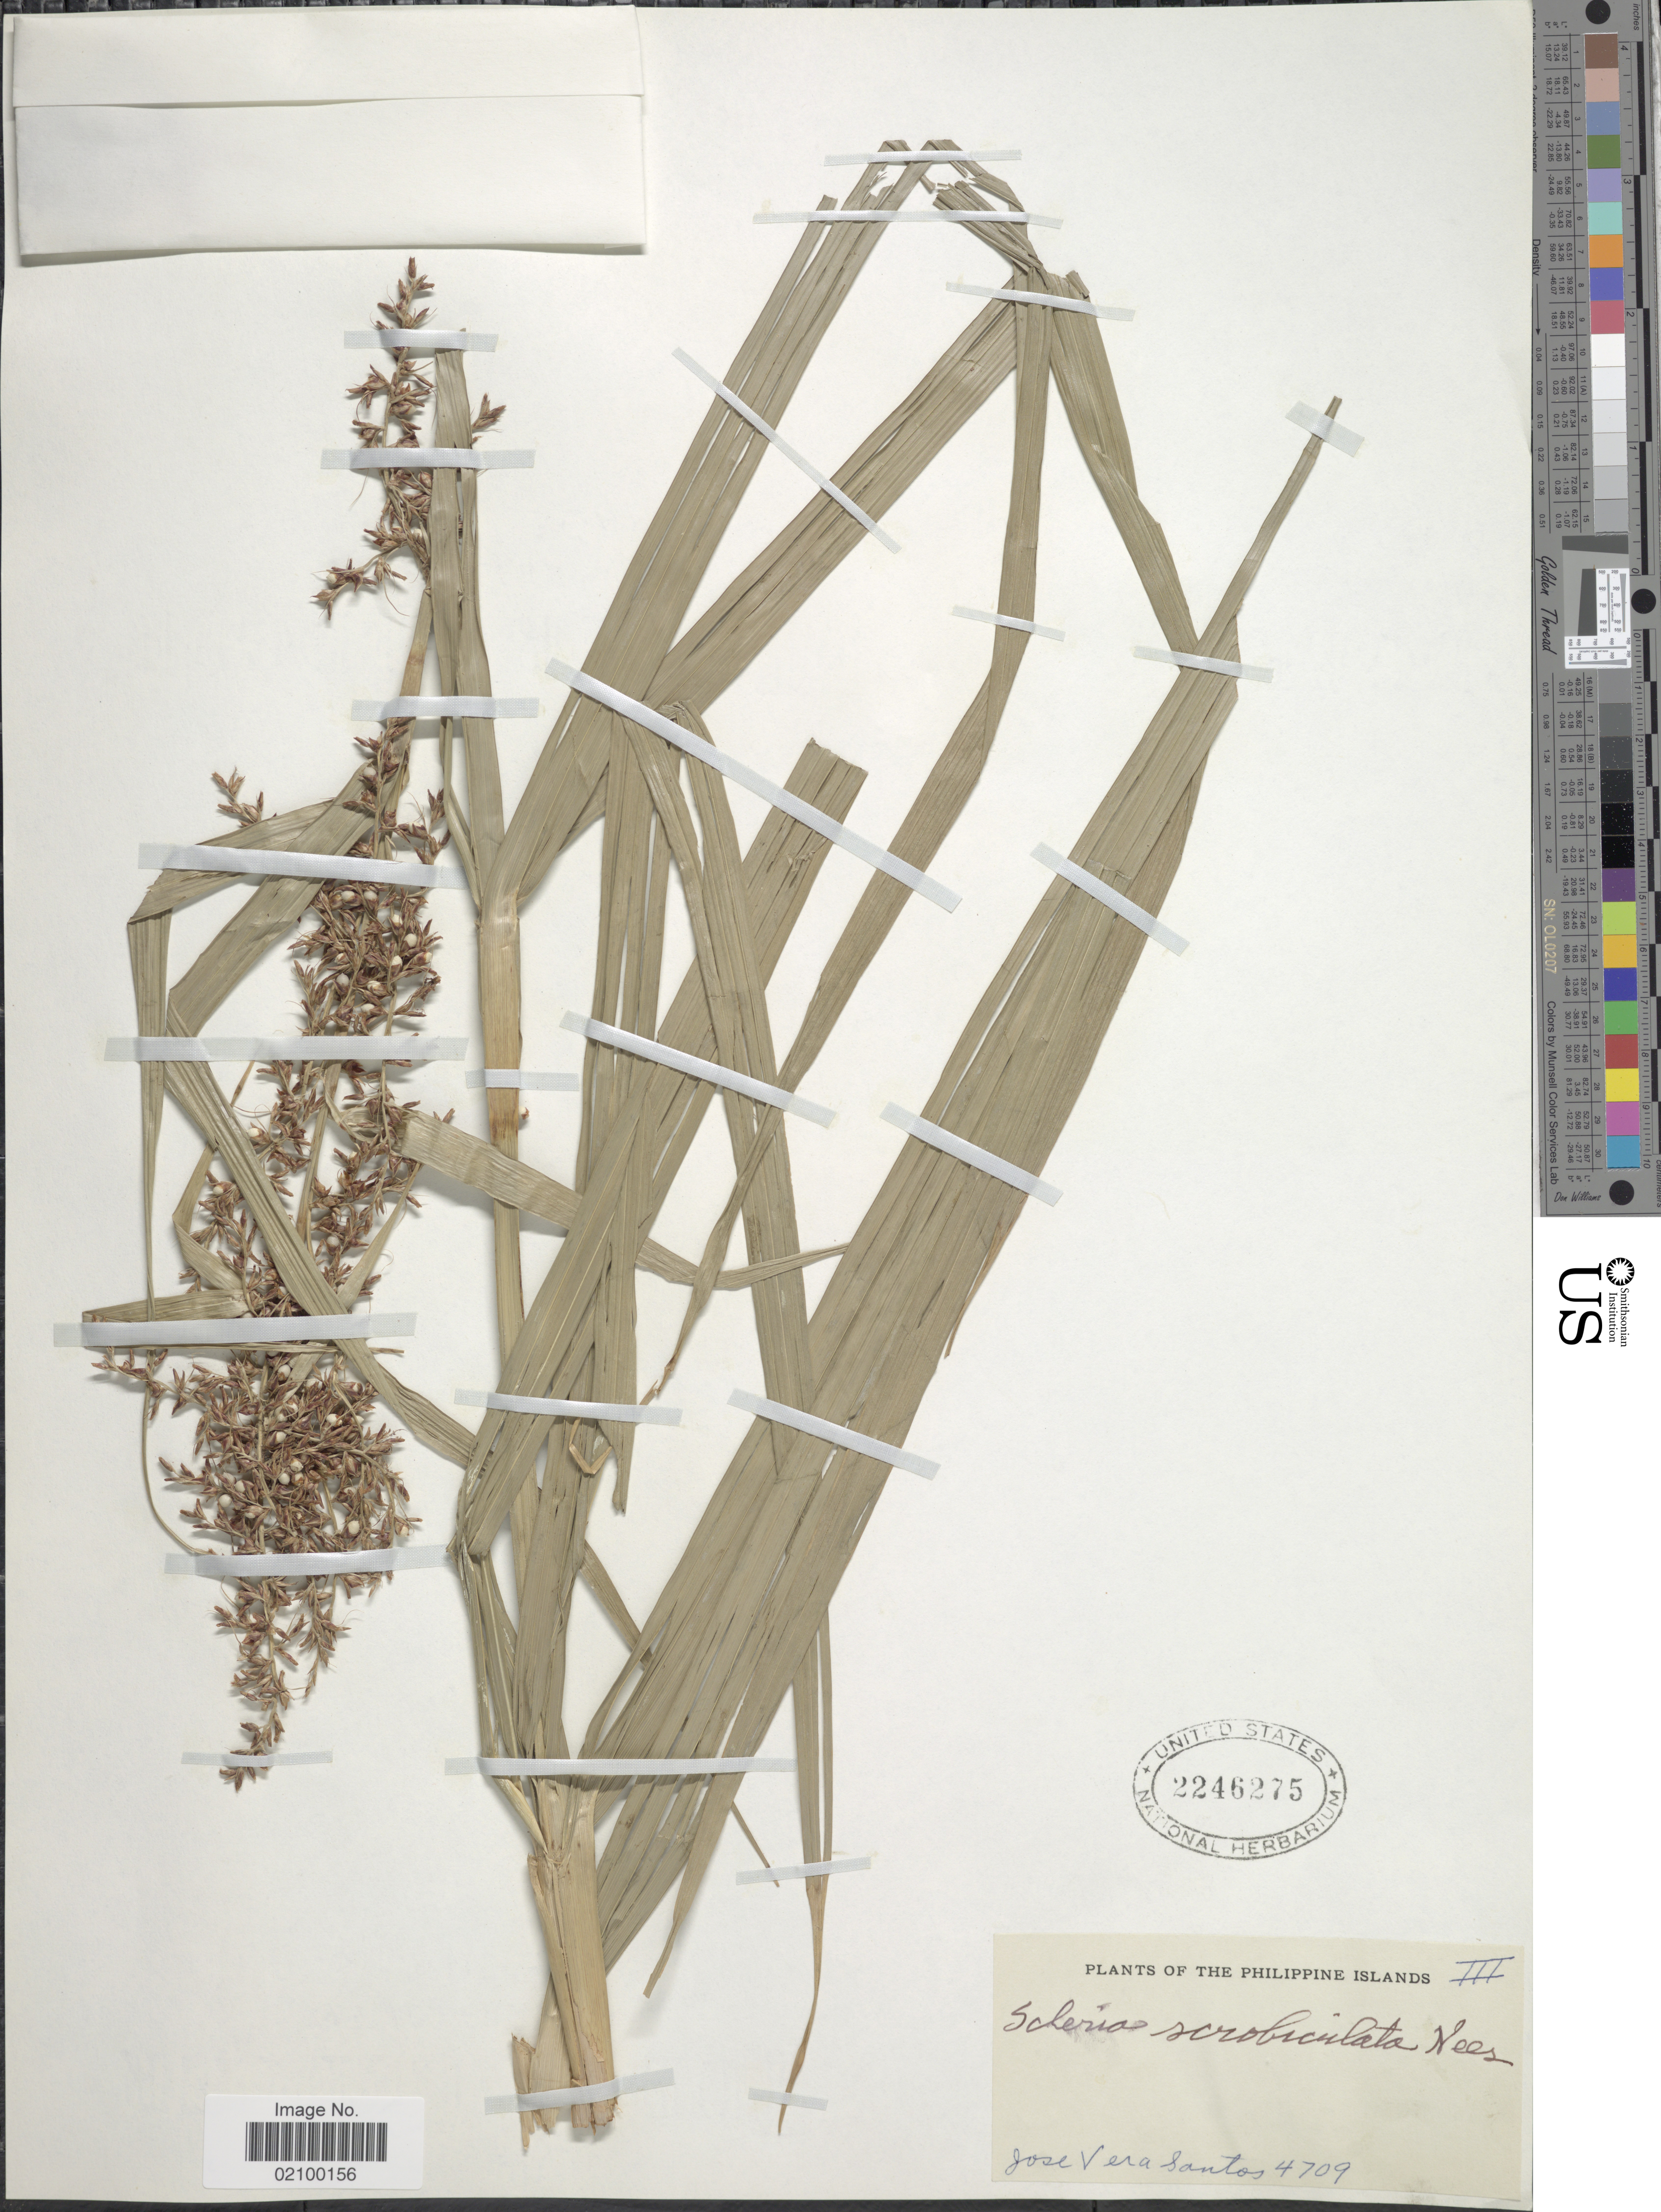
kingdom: Plantae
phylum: Tracheophyta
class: Liliopsida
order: Poales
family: Cyperaceae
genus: Scleria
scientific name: Scleria scrobiculata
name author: Nees & Meyen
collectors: J. V. Santos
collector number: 4709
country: Philippines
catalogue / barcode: US 2246275